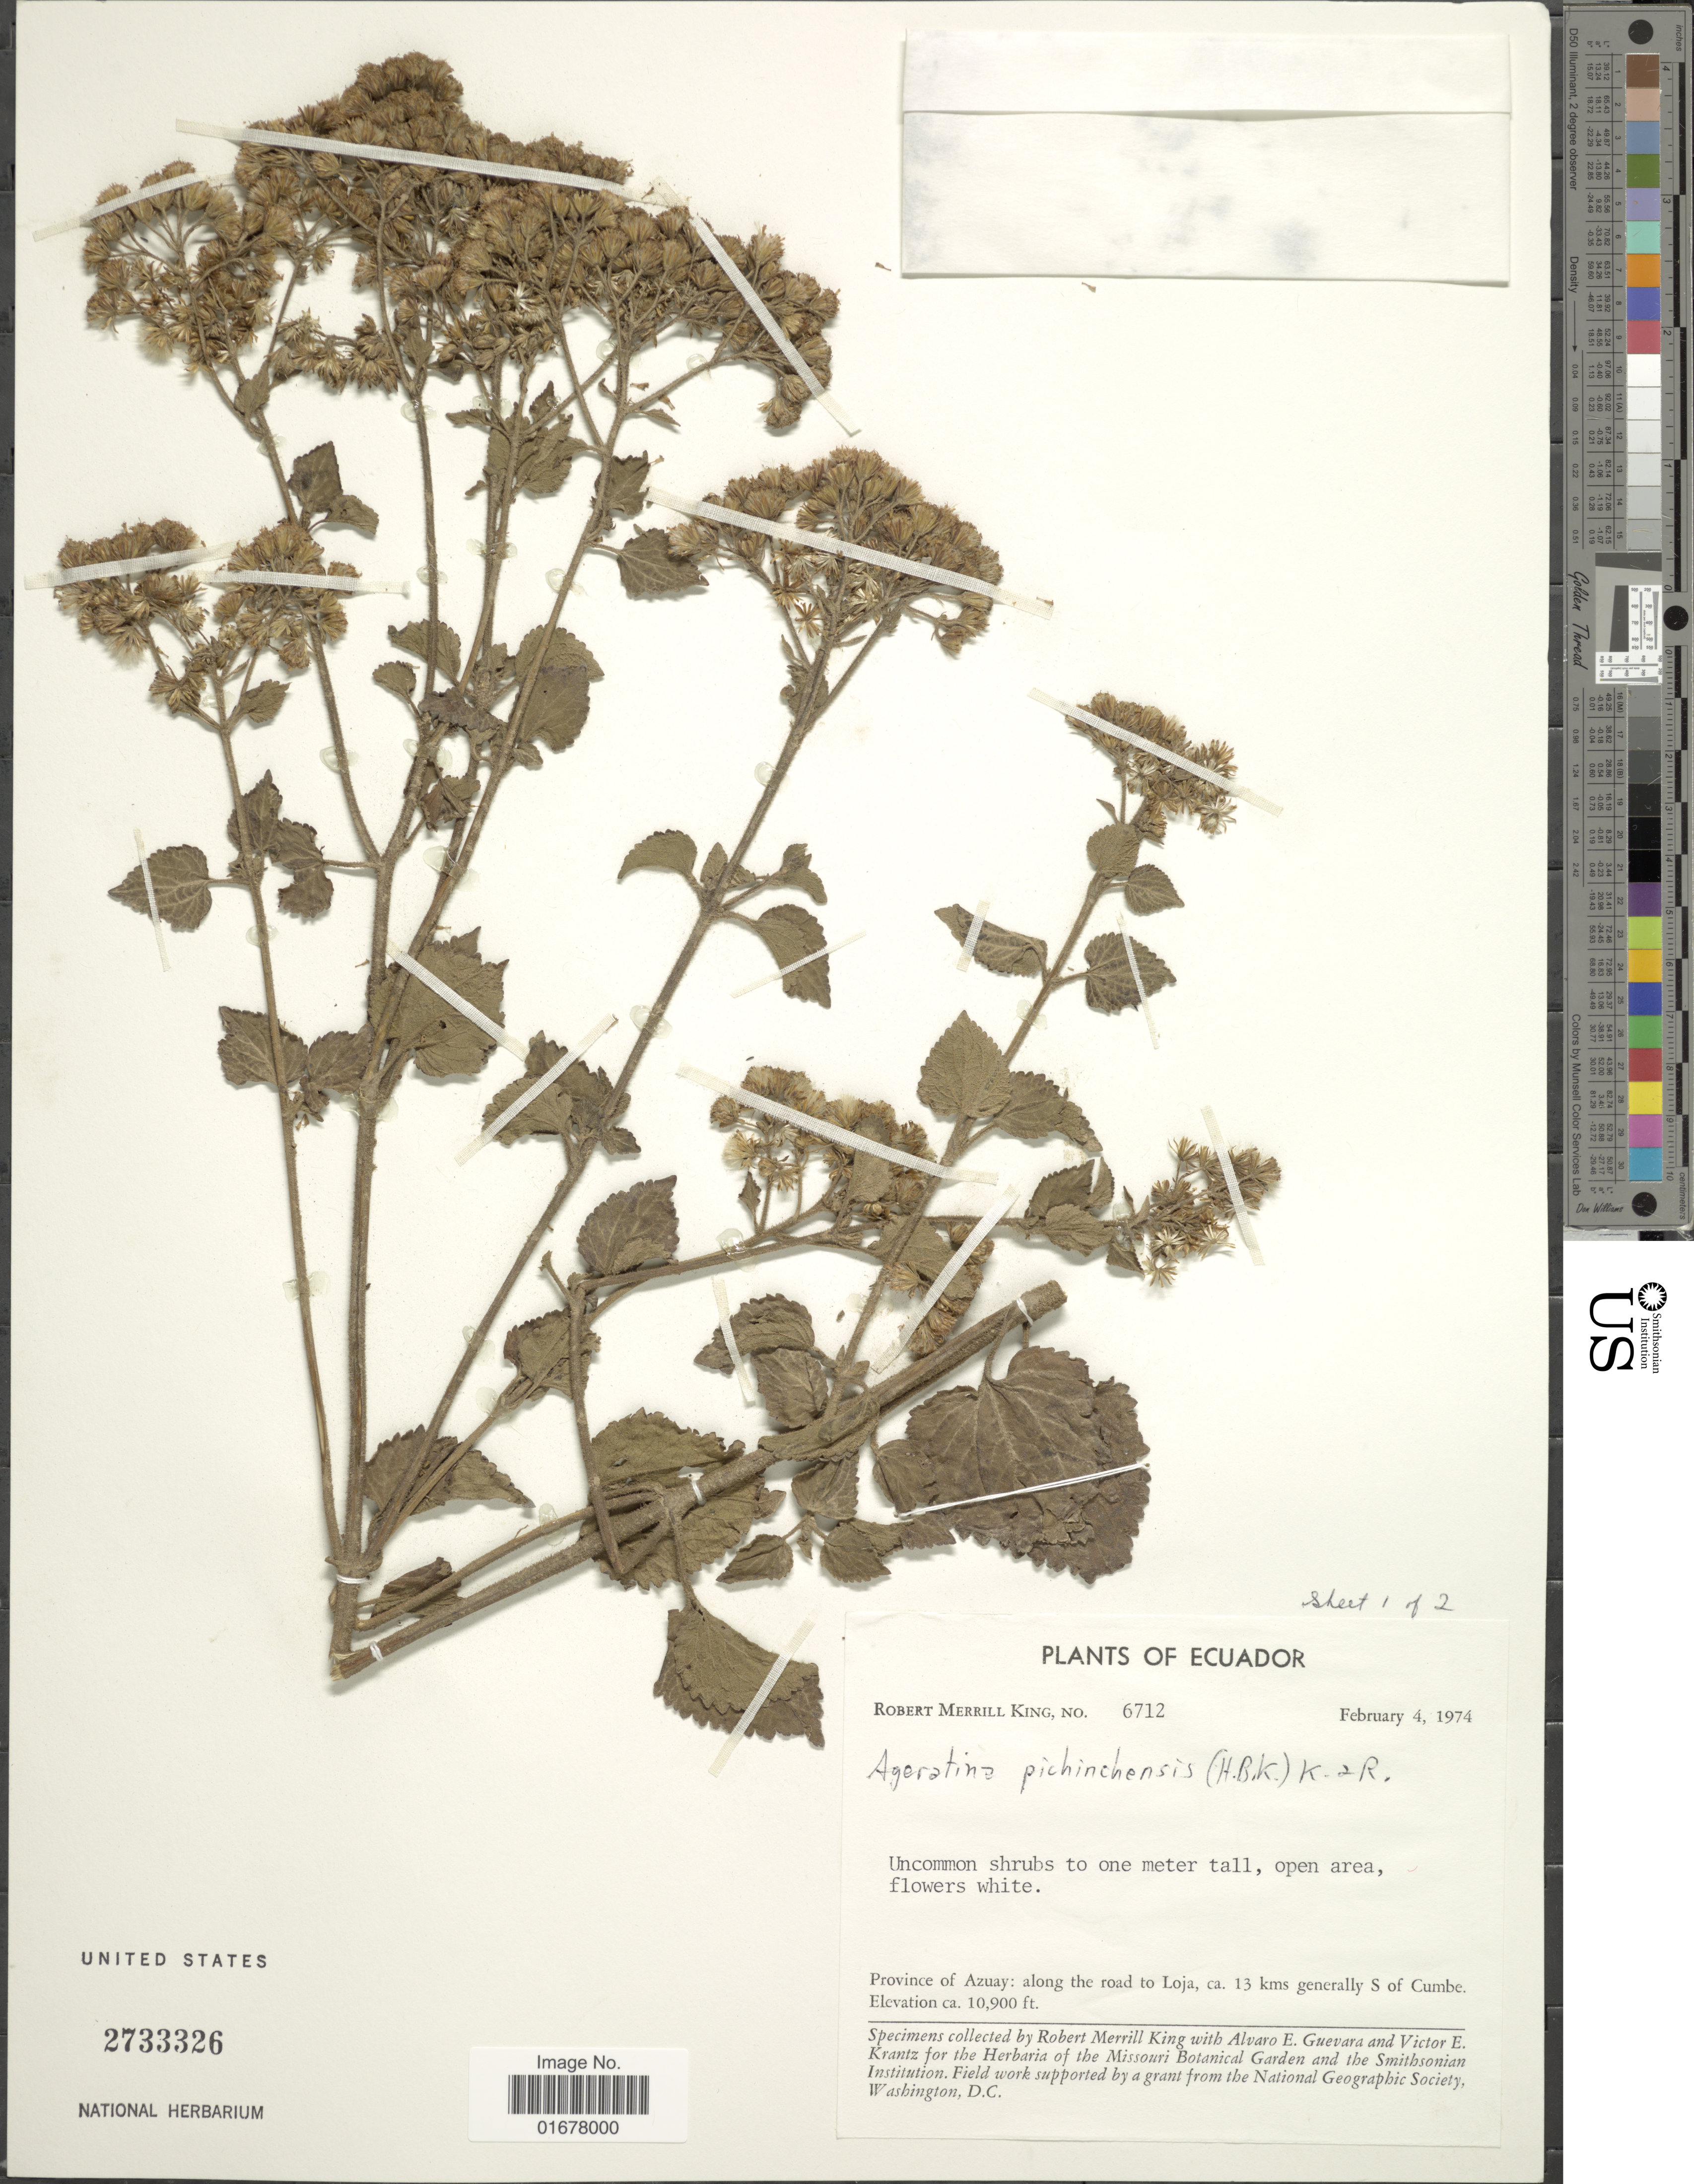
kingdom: Plantae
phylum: Tracheophyta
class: Magnoliopsida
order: Asterales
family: Asteraceae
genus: Ageratina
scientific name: Ageratina pichinchensis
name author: (Kunth) R.M. King & H. Rob.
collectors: R. M. King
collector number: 6712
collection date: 1974-02-04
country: Ecuador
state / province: Azuay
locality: Along the road to Loja, 13 kms generally S of Cumbe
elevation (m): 3322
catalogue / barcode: US 2733326